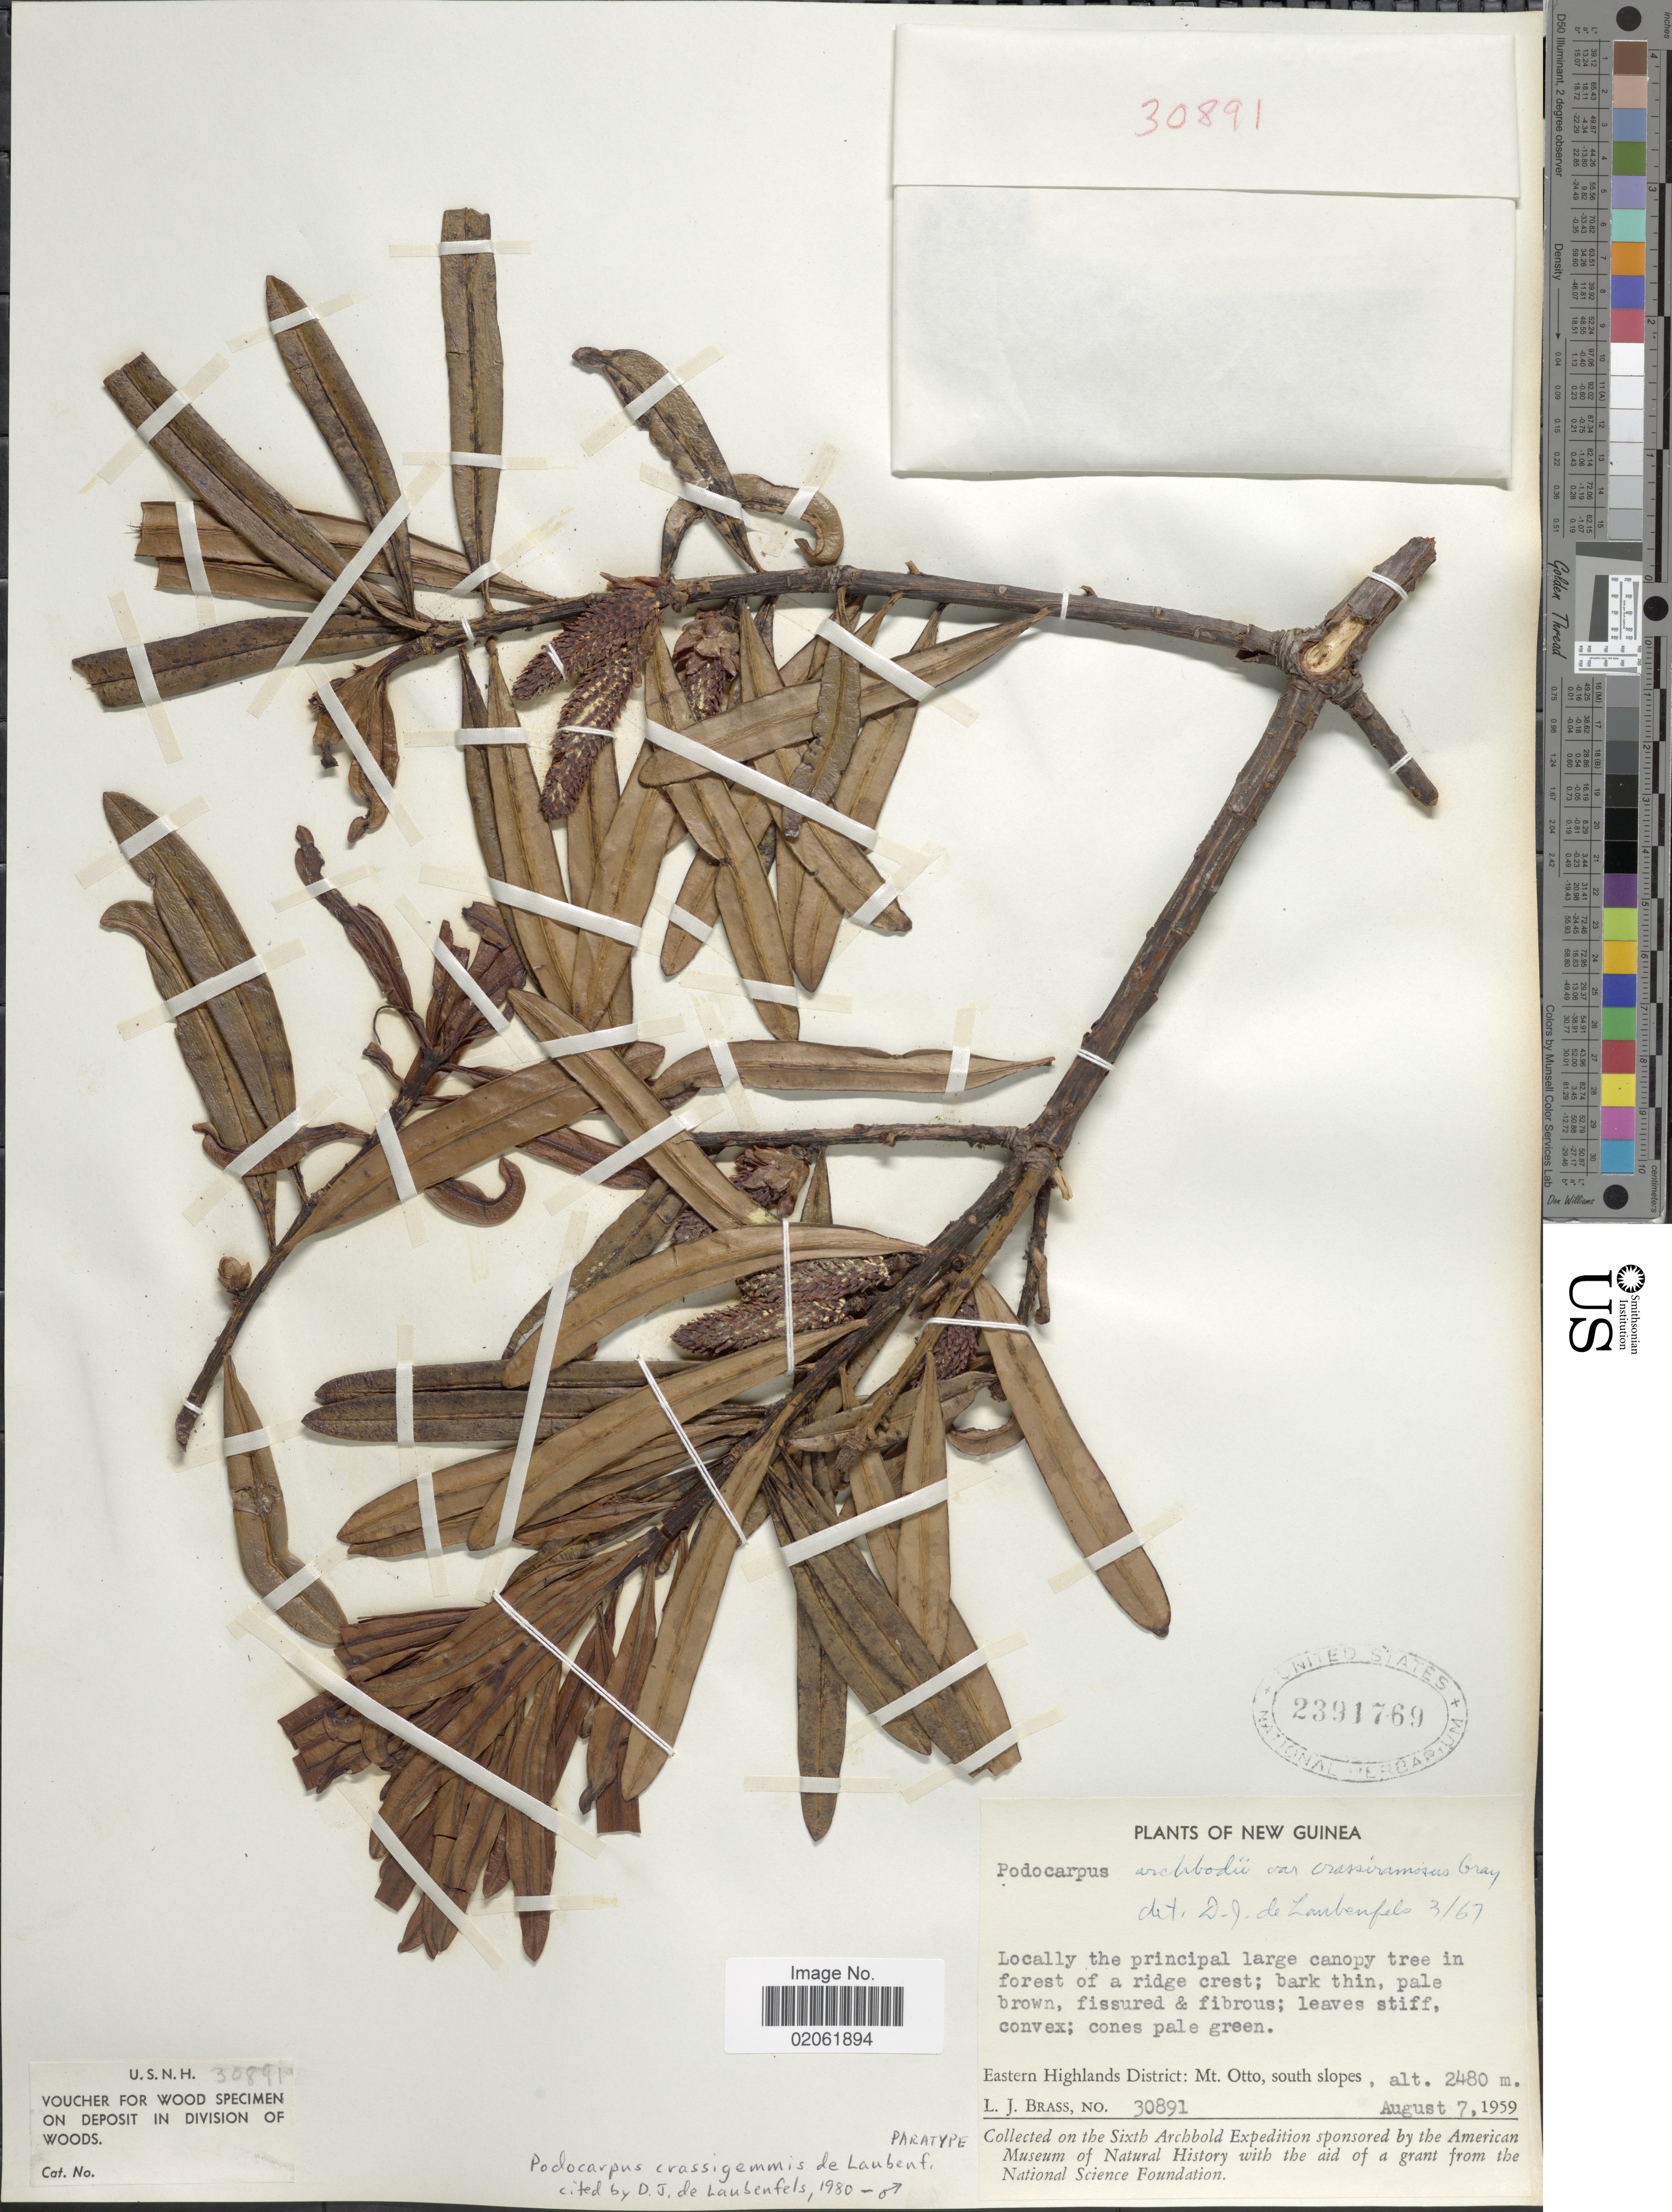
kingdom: Plantae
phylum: Tracheophyta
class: Pinopsida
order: Pinales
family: Podocarpaceae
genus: Podocarpus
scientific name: Podocarpus crassigemmis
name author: de Laub.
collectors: L. J. Brass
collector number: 30891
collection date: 1959-08-07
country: Papua New Guinea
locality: New Guinea, Eastern Highlands District: Mt. Wilhelm, east slopes.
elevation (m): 2480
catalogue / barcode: US 2391769